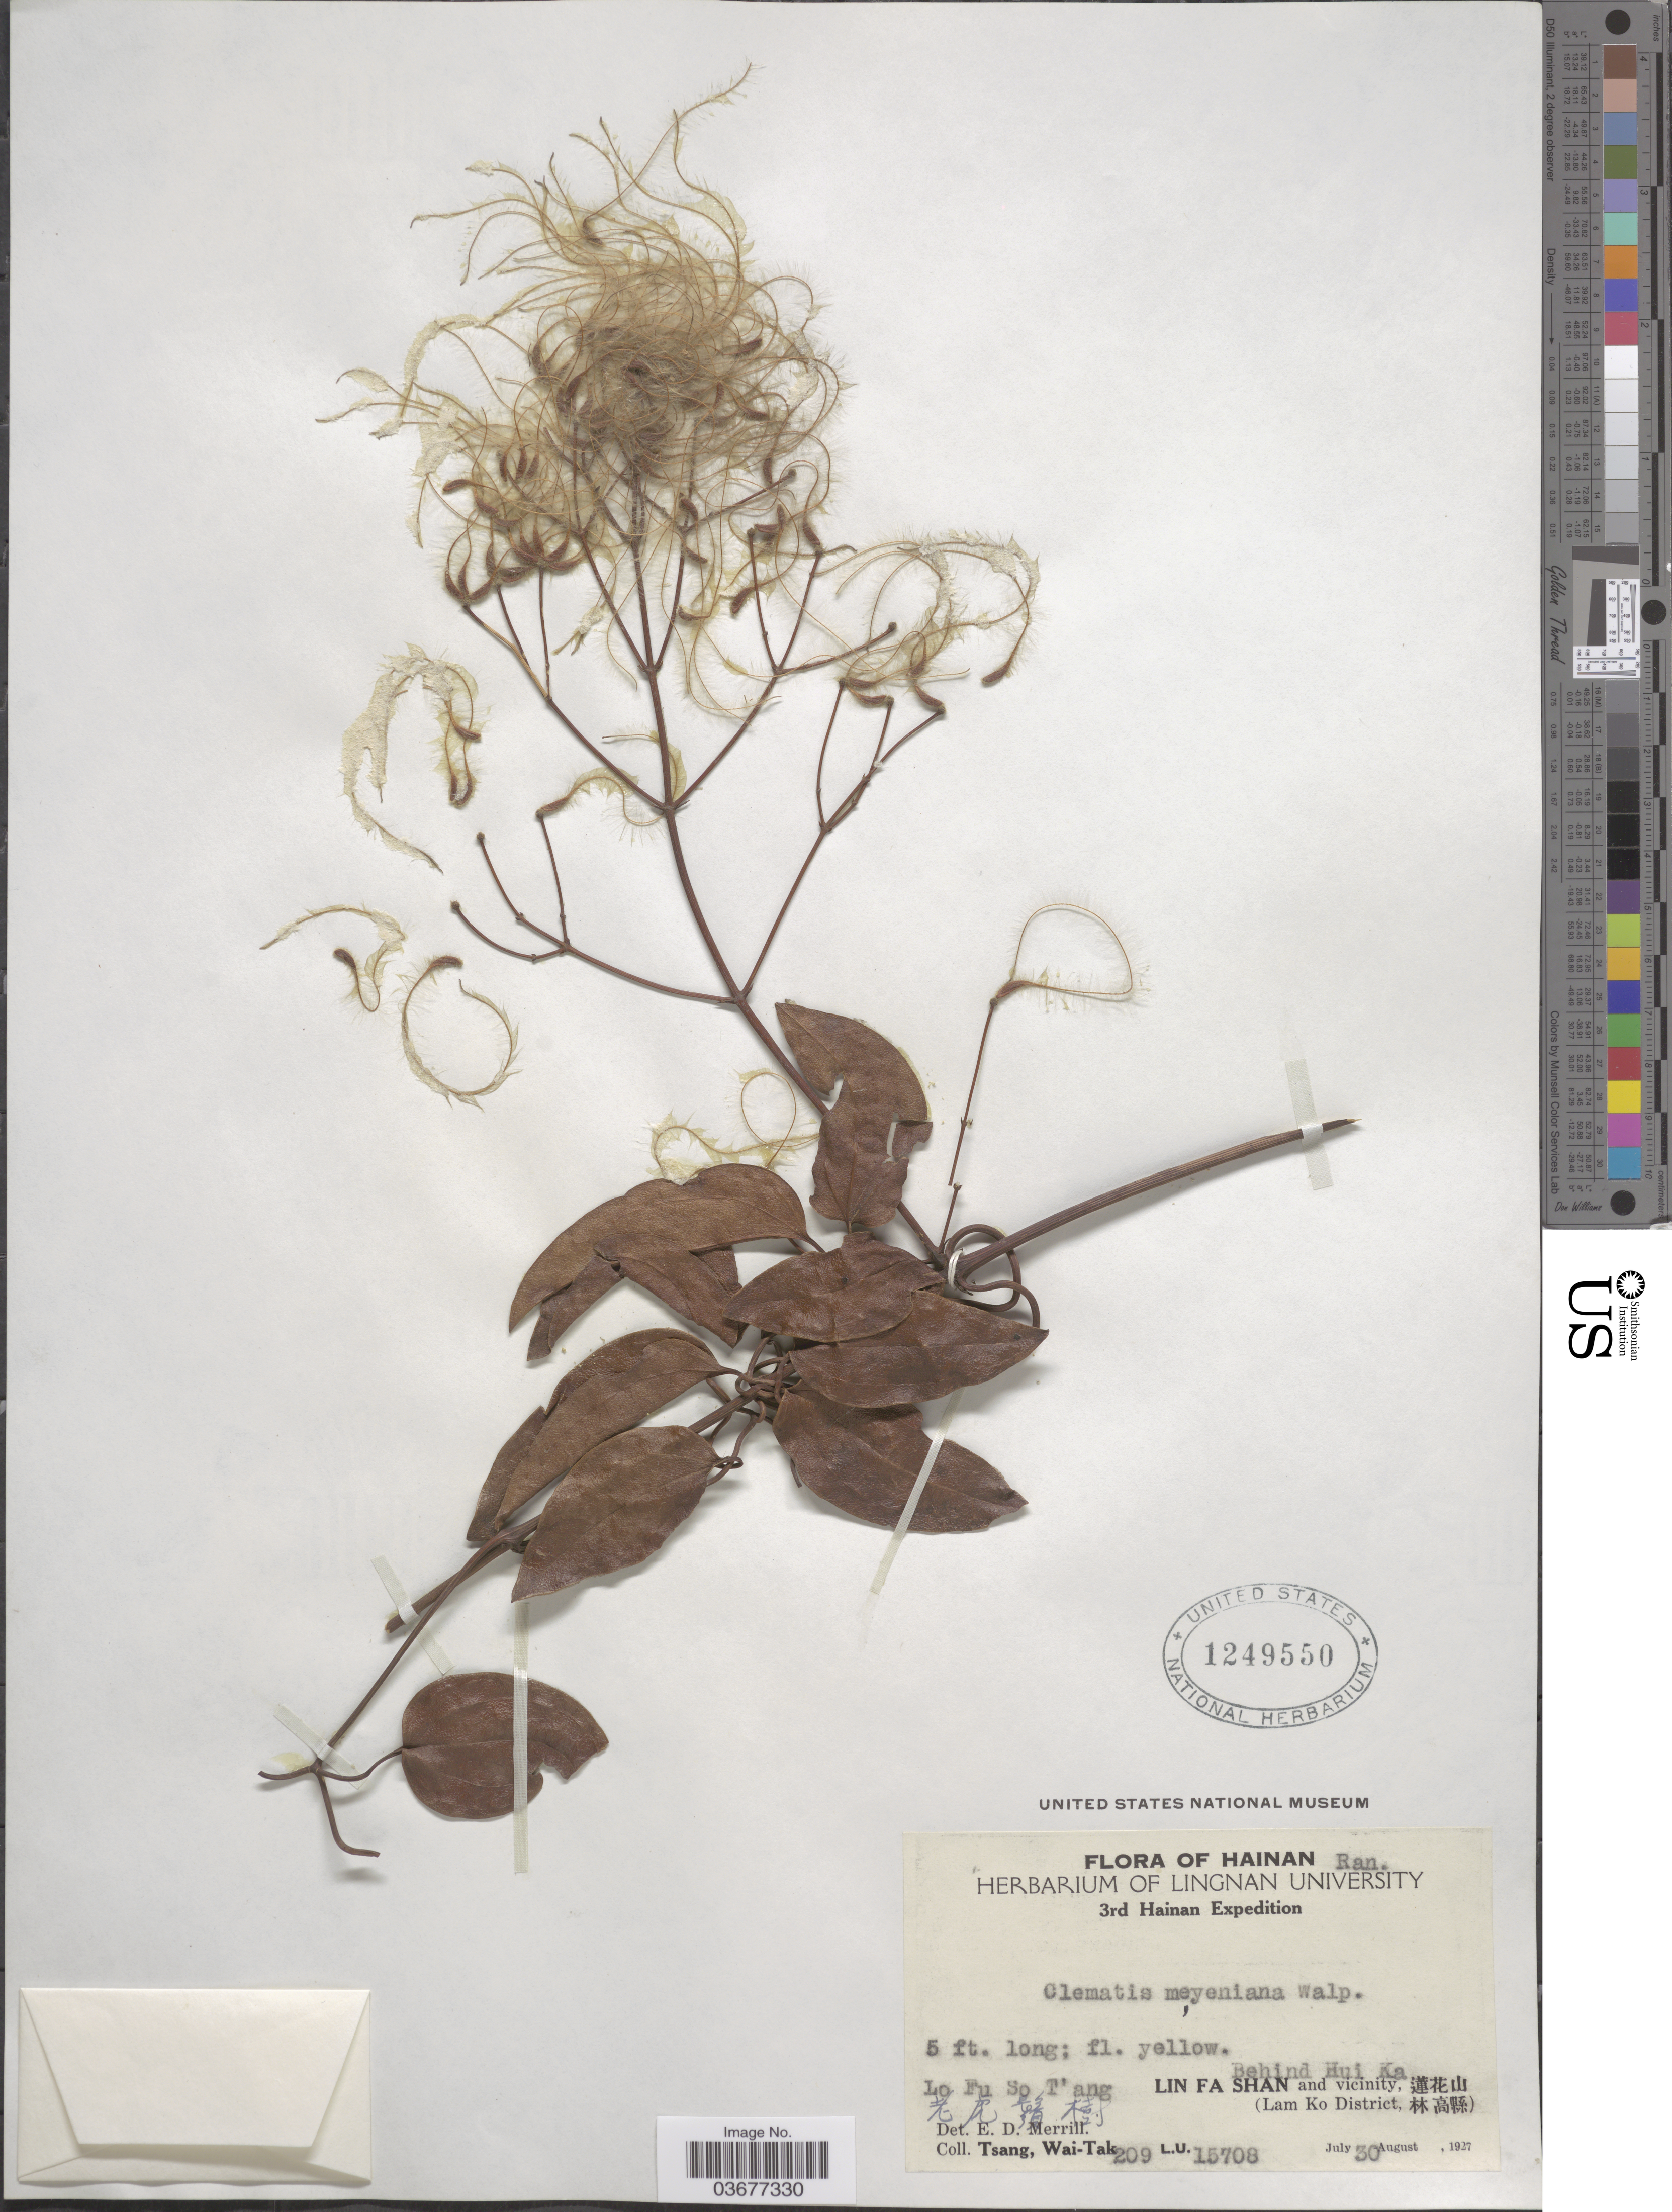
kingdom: Plantae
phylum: Tracheophyta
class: Magnoliopsida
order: Ranunculales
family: Ranunculaceae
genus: Clematis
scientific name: Clematis meyeniana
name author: Walp.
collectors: W. T. Tsang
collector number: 209L.U.15708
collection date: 1927-08-30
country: China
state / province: Hainan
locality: Hui Ka. Lo Fu So T'ang Lin Fa Shan and vicinity, (Lam Ko District. )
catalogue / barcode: US 1249550